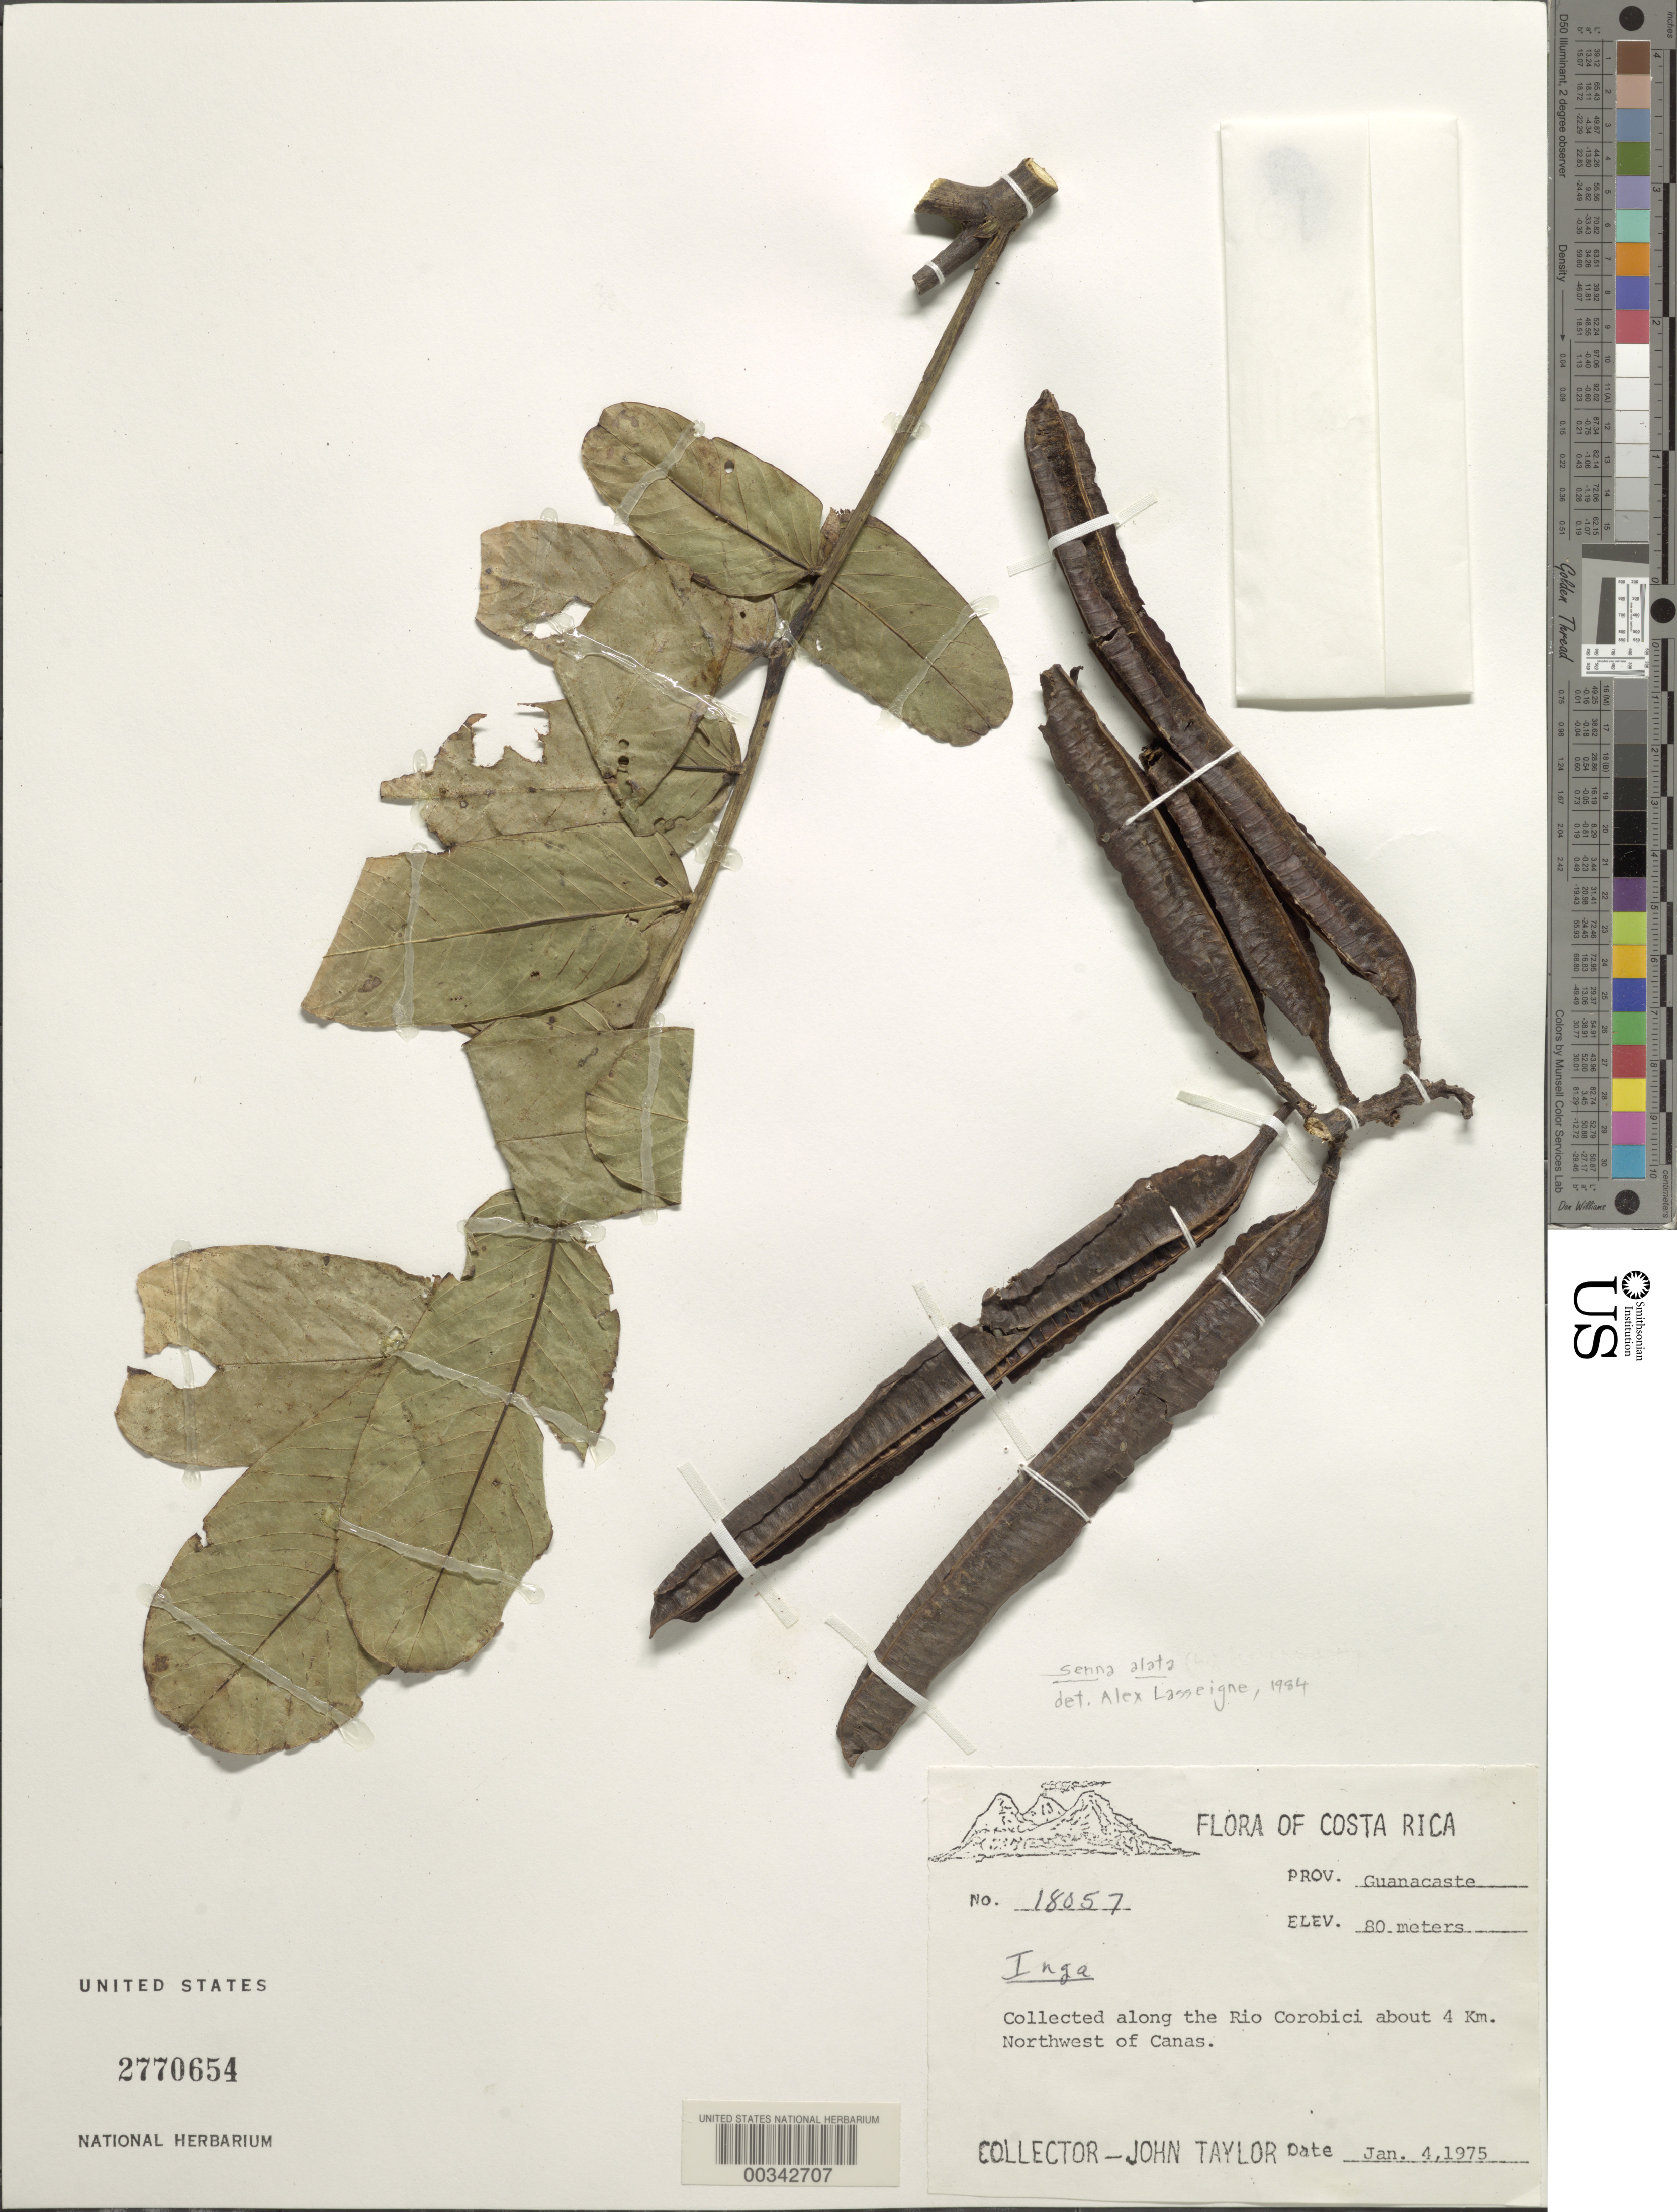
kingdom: Plantae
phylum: Tracheophyta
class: Magnoliopsida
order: Fabales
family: Fabaceae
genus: Senna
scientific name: Senna alata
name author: (L.) Roxb.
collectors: J. Taylor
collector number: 18057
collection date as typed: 04 Jan 1975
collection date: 1975-01-04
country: Costa Rica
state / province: Guanacaste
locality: Along the Rio Corobici about 4 km NW of Canas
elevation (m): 80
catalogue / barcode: US 2770654